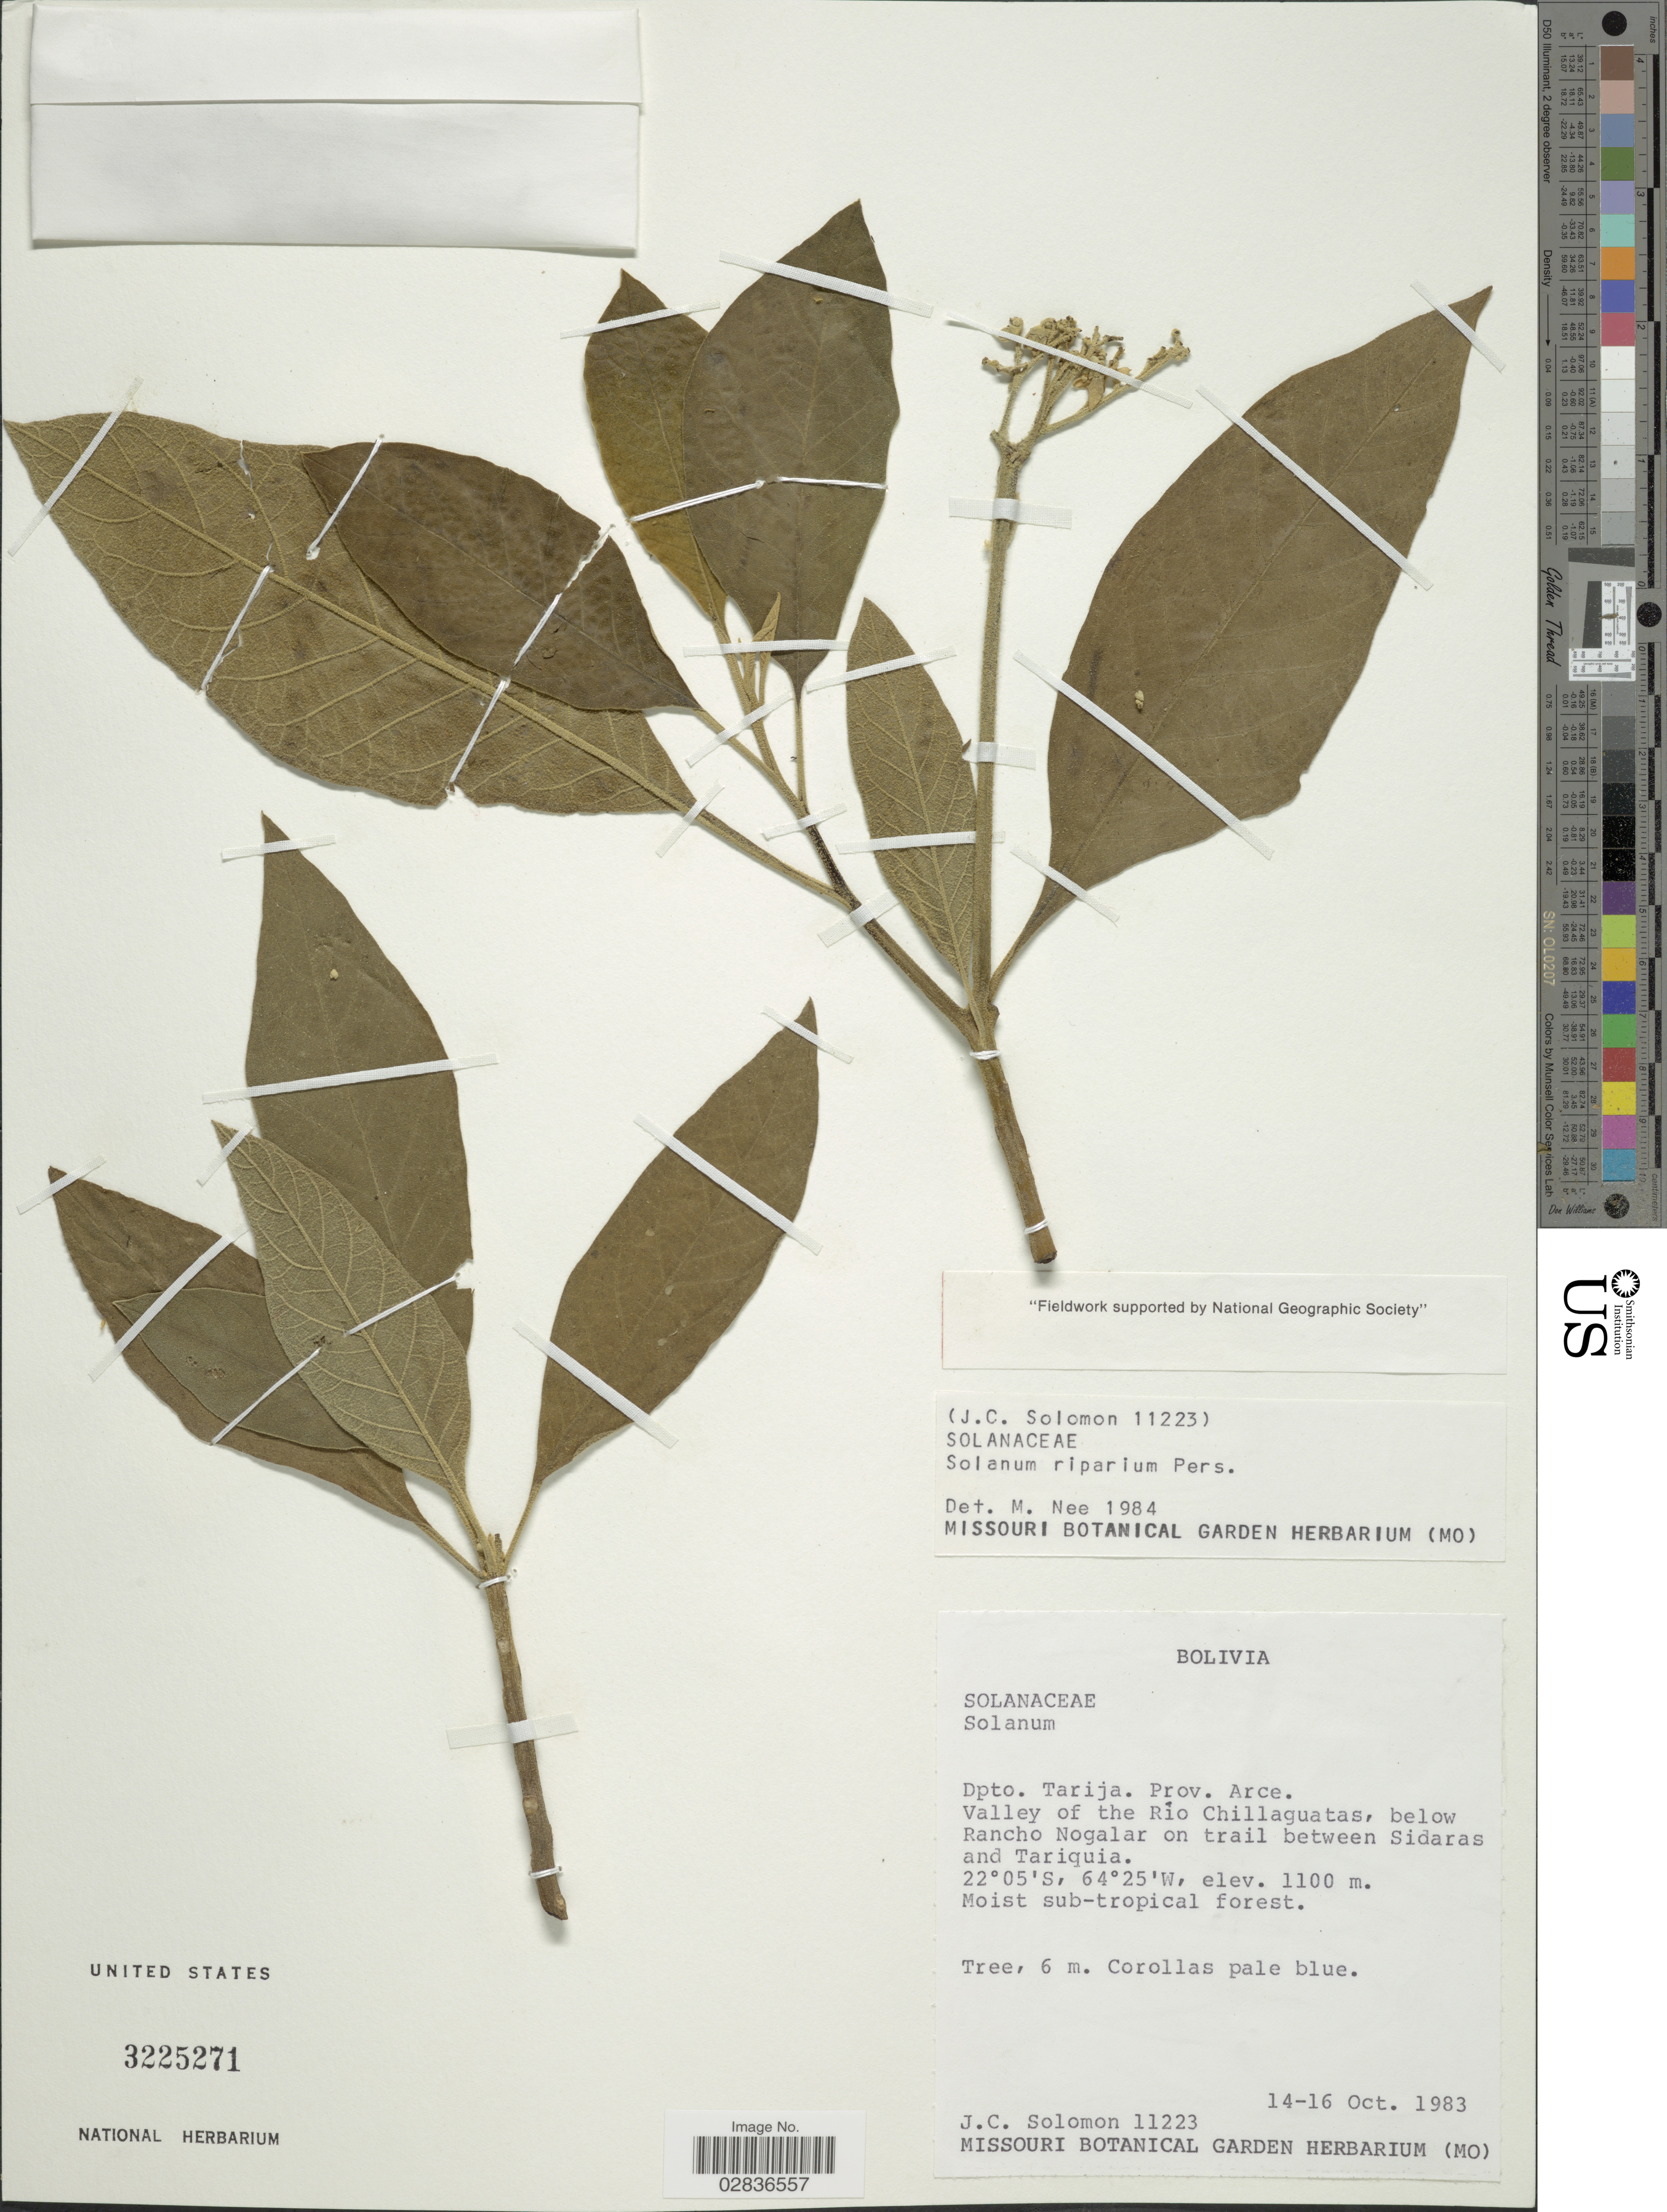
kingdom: Plantae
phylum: Tracheophyta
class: Magnoliopsida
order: Solanales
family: Solanaceae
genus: Solanum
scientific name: Solanum riparium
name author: Pers.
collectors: J. C. Solomon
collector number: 11223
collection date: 1983-10-14/1983-10-16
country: Bolivia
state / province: Tarija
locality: Dpto. Tarija. Prov. Arce. Valley of the Río Chillaguatas, below Rancho Nogalar on trail between Sidaras and Tariquia.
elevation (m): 1100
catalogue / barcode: US 3225271